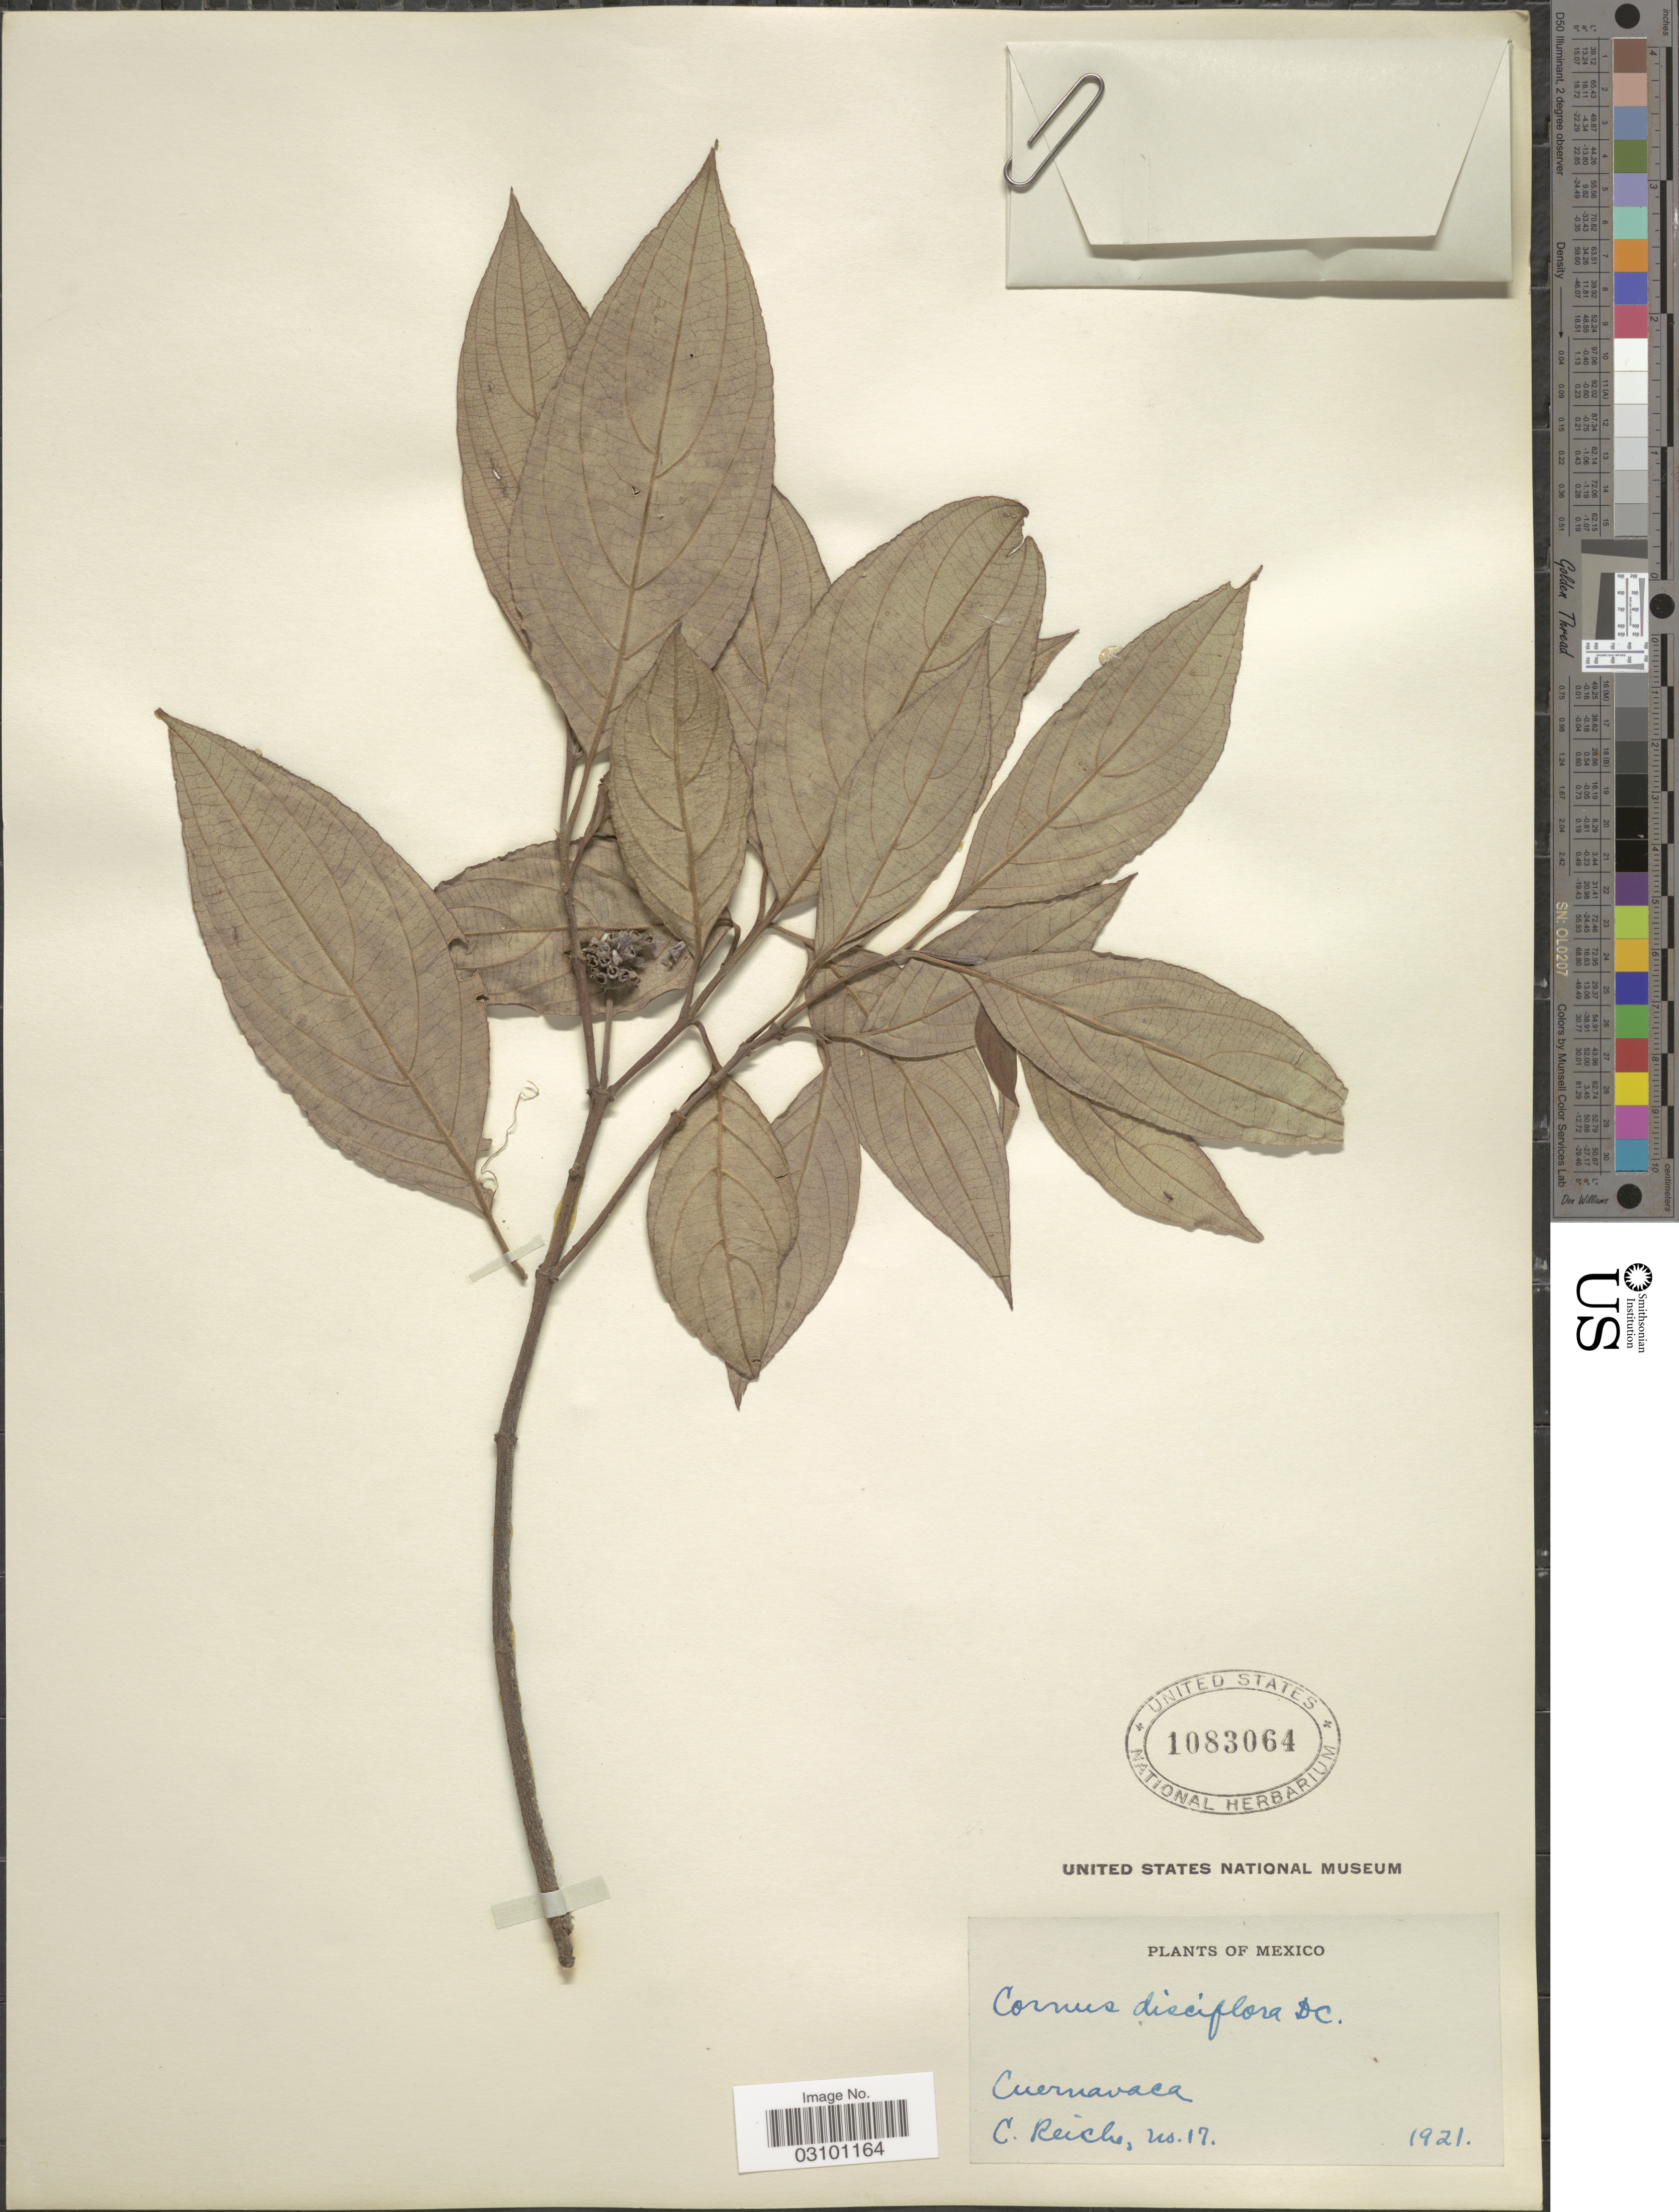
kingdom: Plantae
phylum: Tracheophyta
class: Magnoliopsida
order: Cornales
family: Cornaceae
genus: Cornus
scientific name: Cornus disciflora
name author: Moc. & Sessé ex DC.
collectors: Reiche, C.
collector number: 17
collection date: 1921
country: Mexico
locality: Cuernavaca.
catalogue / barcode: US 1083064